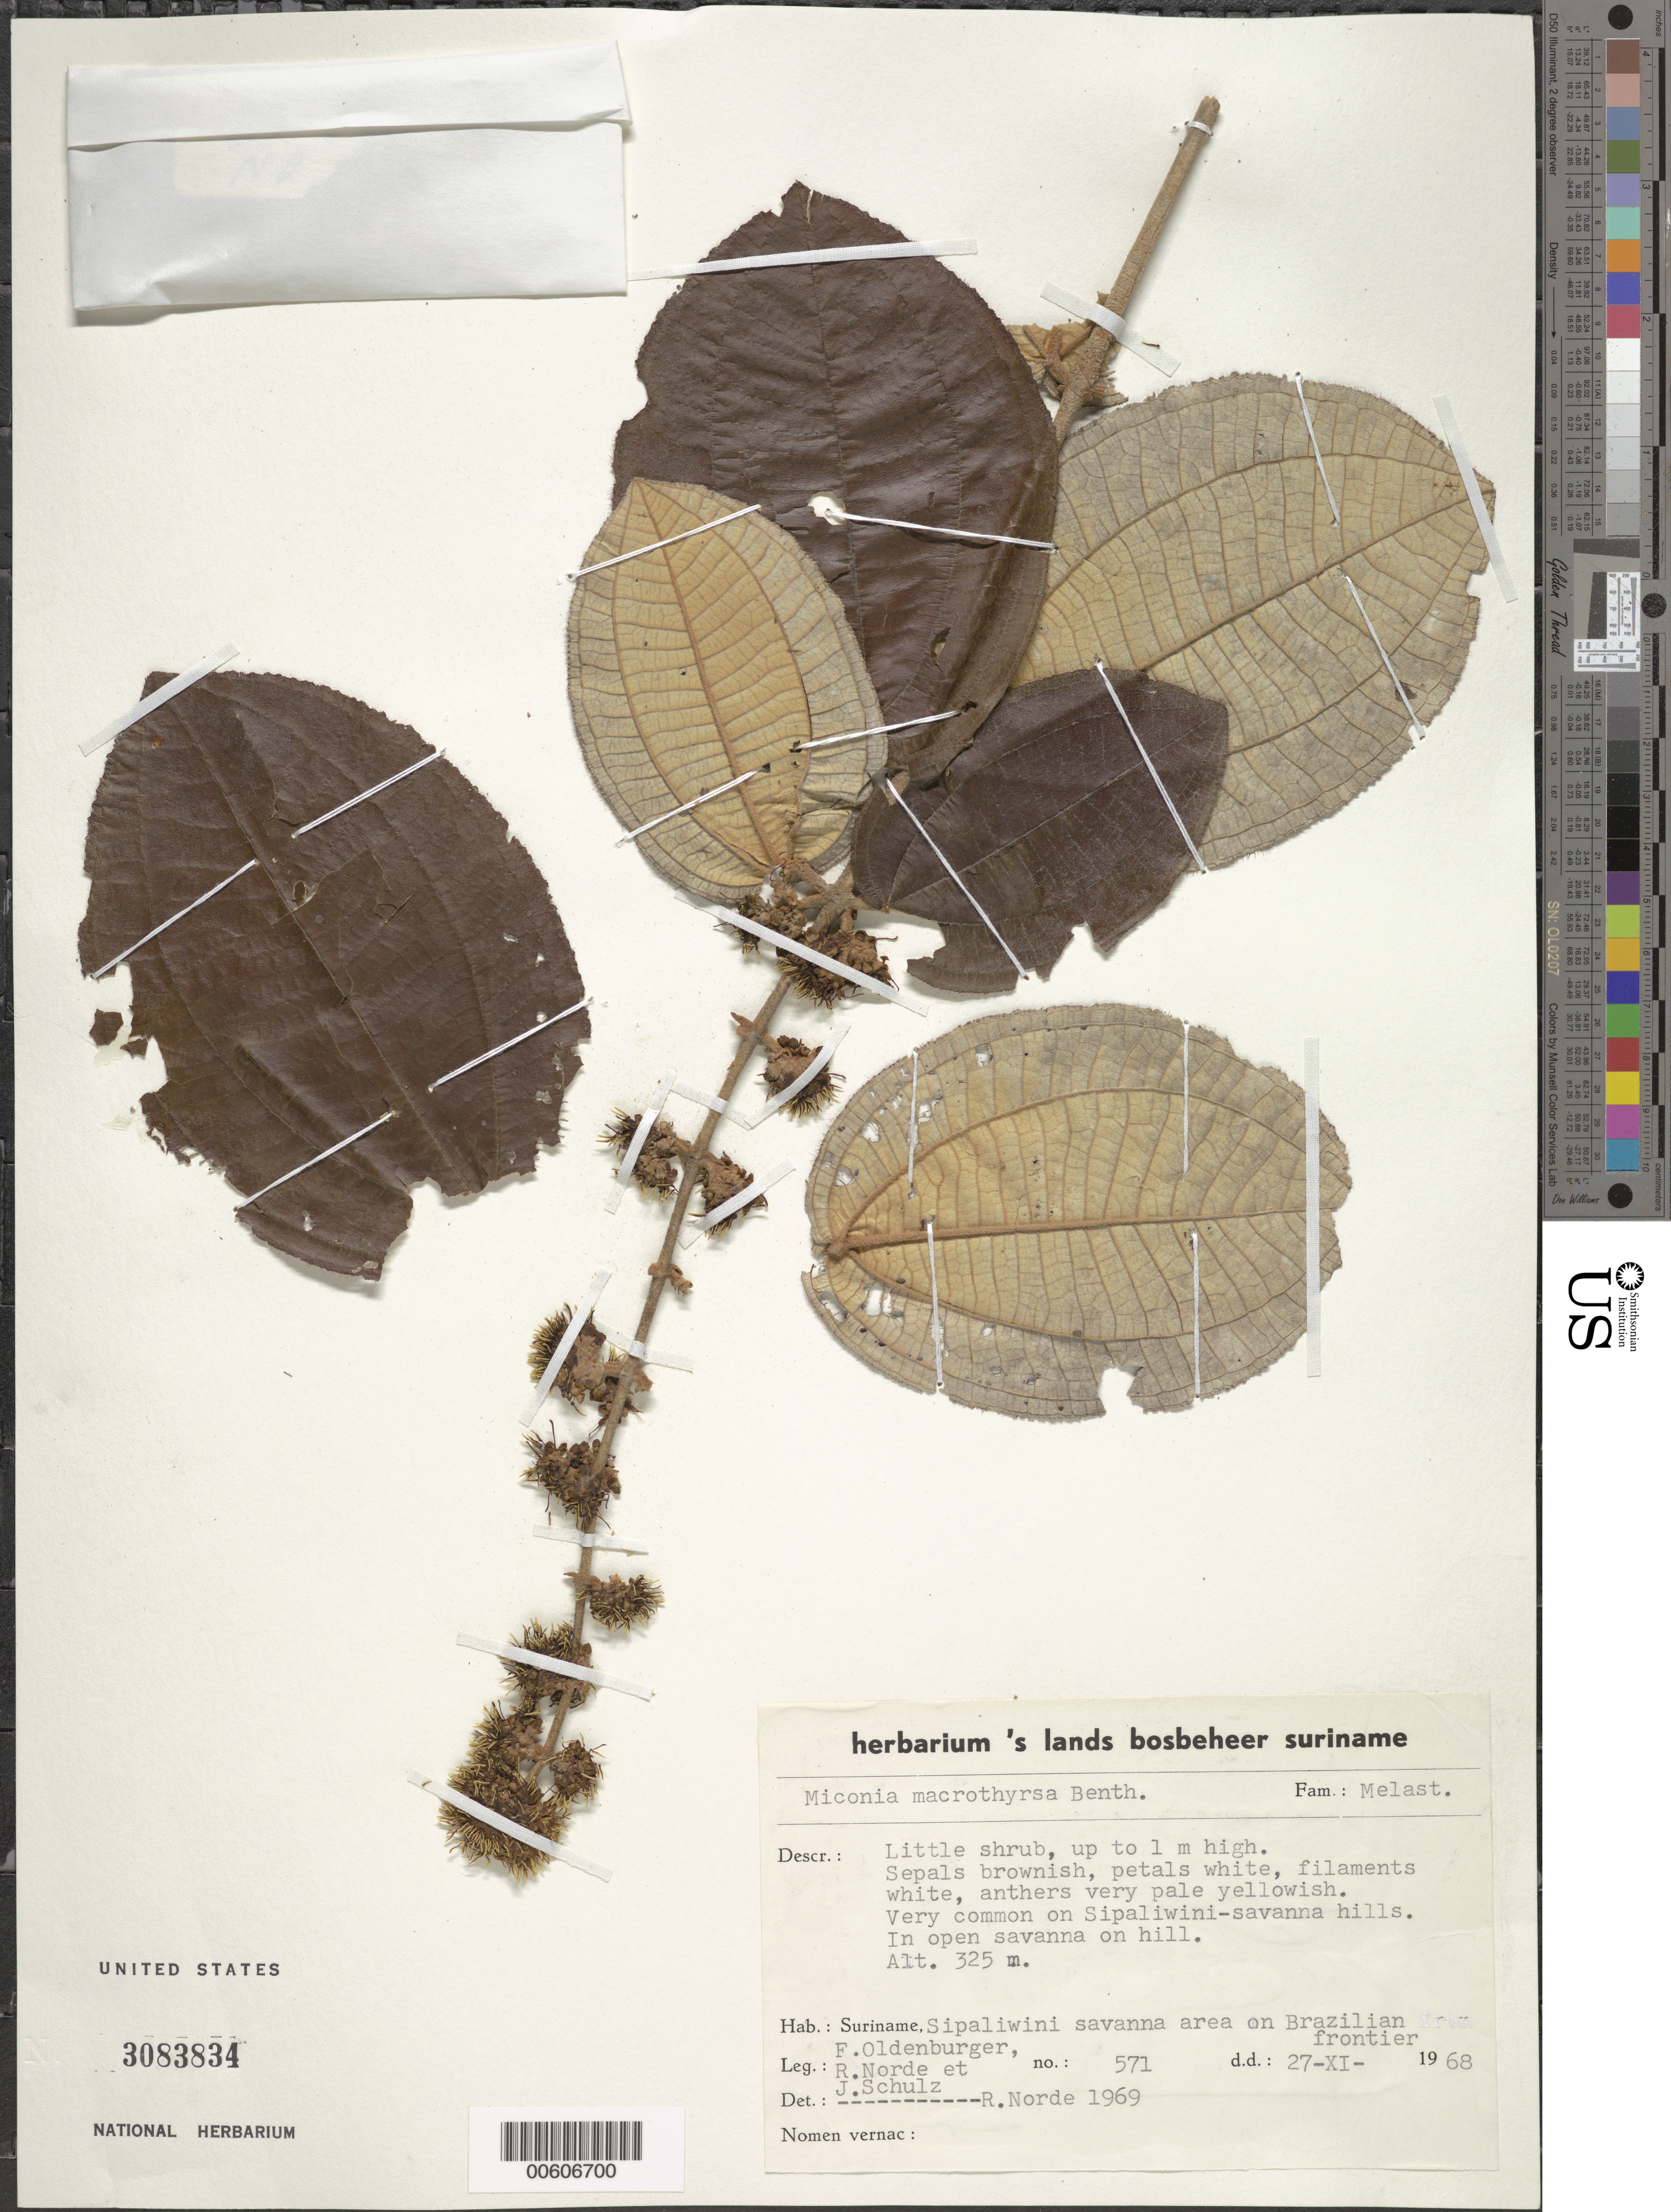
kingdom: Plantae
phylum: Tracheophyta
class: Magnoliopsida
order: Myrtales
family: Melastomataceae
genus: Miconia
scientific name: Miconia macrothyrsa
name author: Benth.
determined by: Wurdack, John J., (US), US (UNITED STATES)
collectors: F. Oldenburger, R. Norde & J. P. Schulz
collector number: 571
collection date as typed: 27-Nov-68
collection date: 1968-11-27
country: Suriname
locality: Sipaliwini Savanna, Brazilian frontier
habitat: In open savanna on hill; very common on Sipaliwini-savanna hills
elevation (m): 325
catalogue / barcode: US 3083834